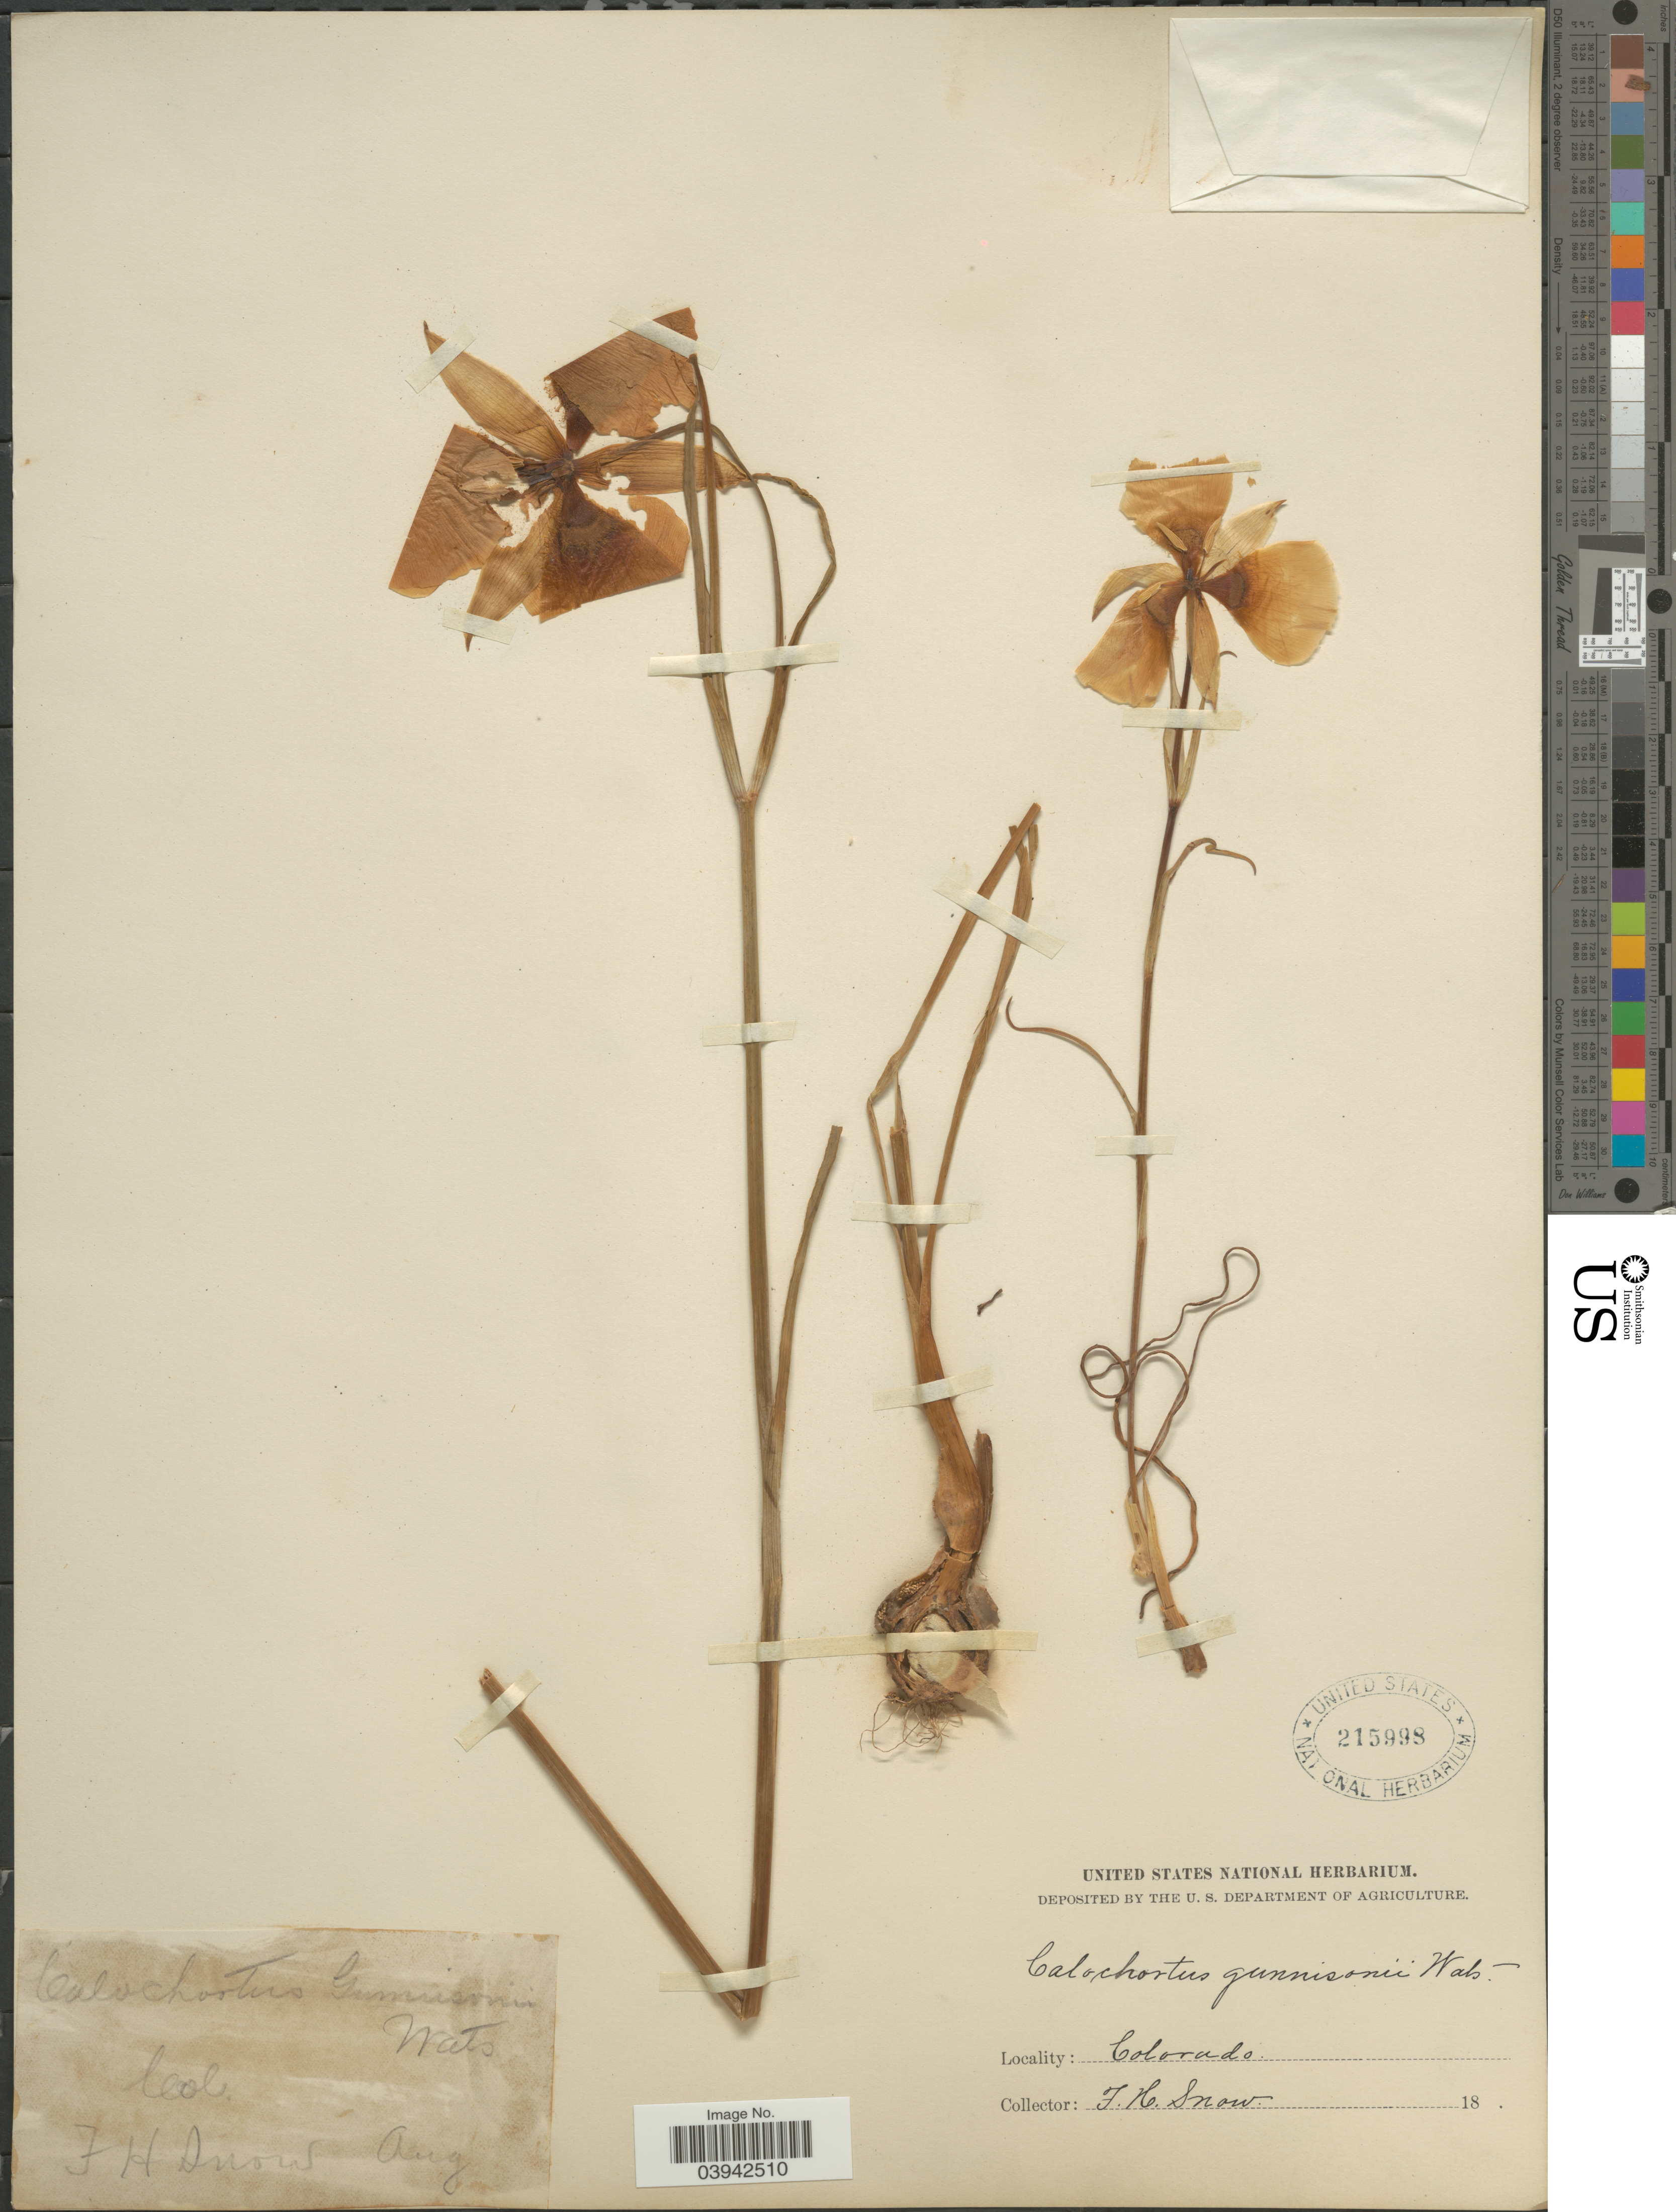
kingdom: Plantae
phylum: Tracheophyta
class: Liliopsida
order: Liliales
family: Liliaceae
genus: Calochortus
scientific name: Calochortus gunnisonii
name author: S. Watson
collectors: F. H. Snow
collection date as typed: Transcribed d/m/y: /8/18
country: United States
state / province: Colorado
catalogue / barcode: US 215998